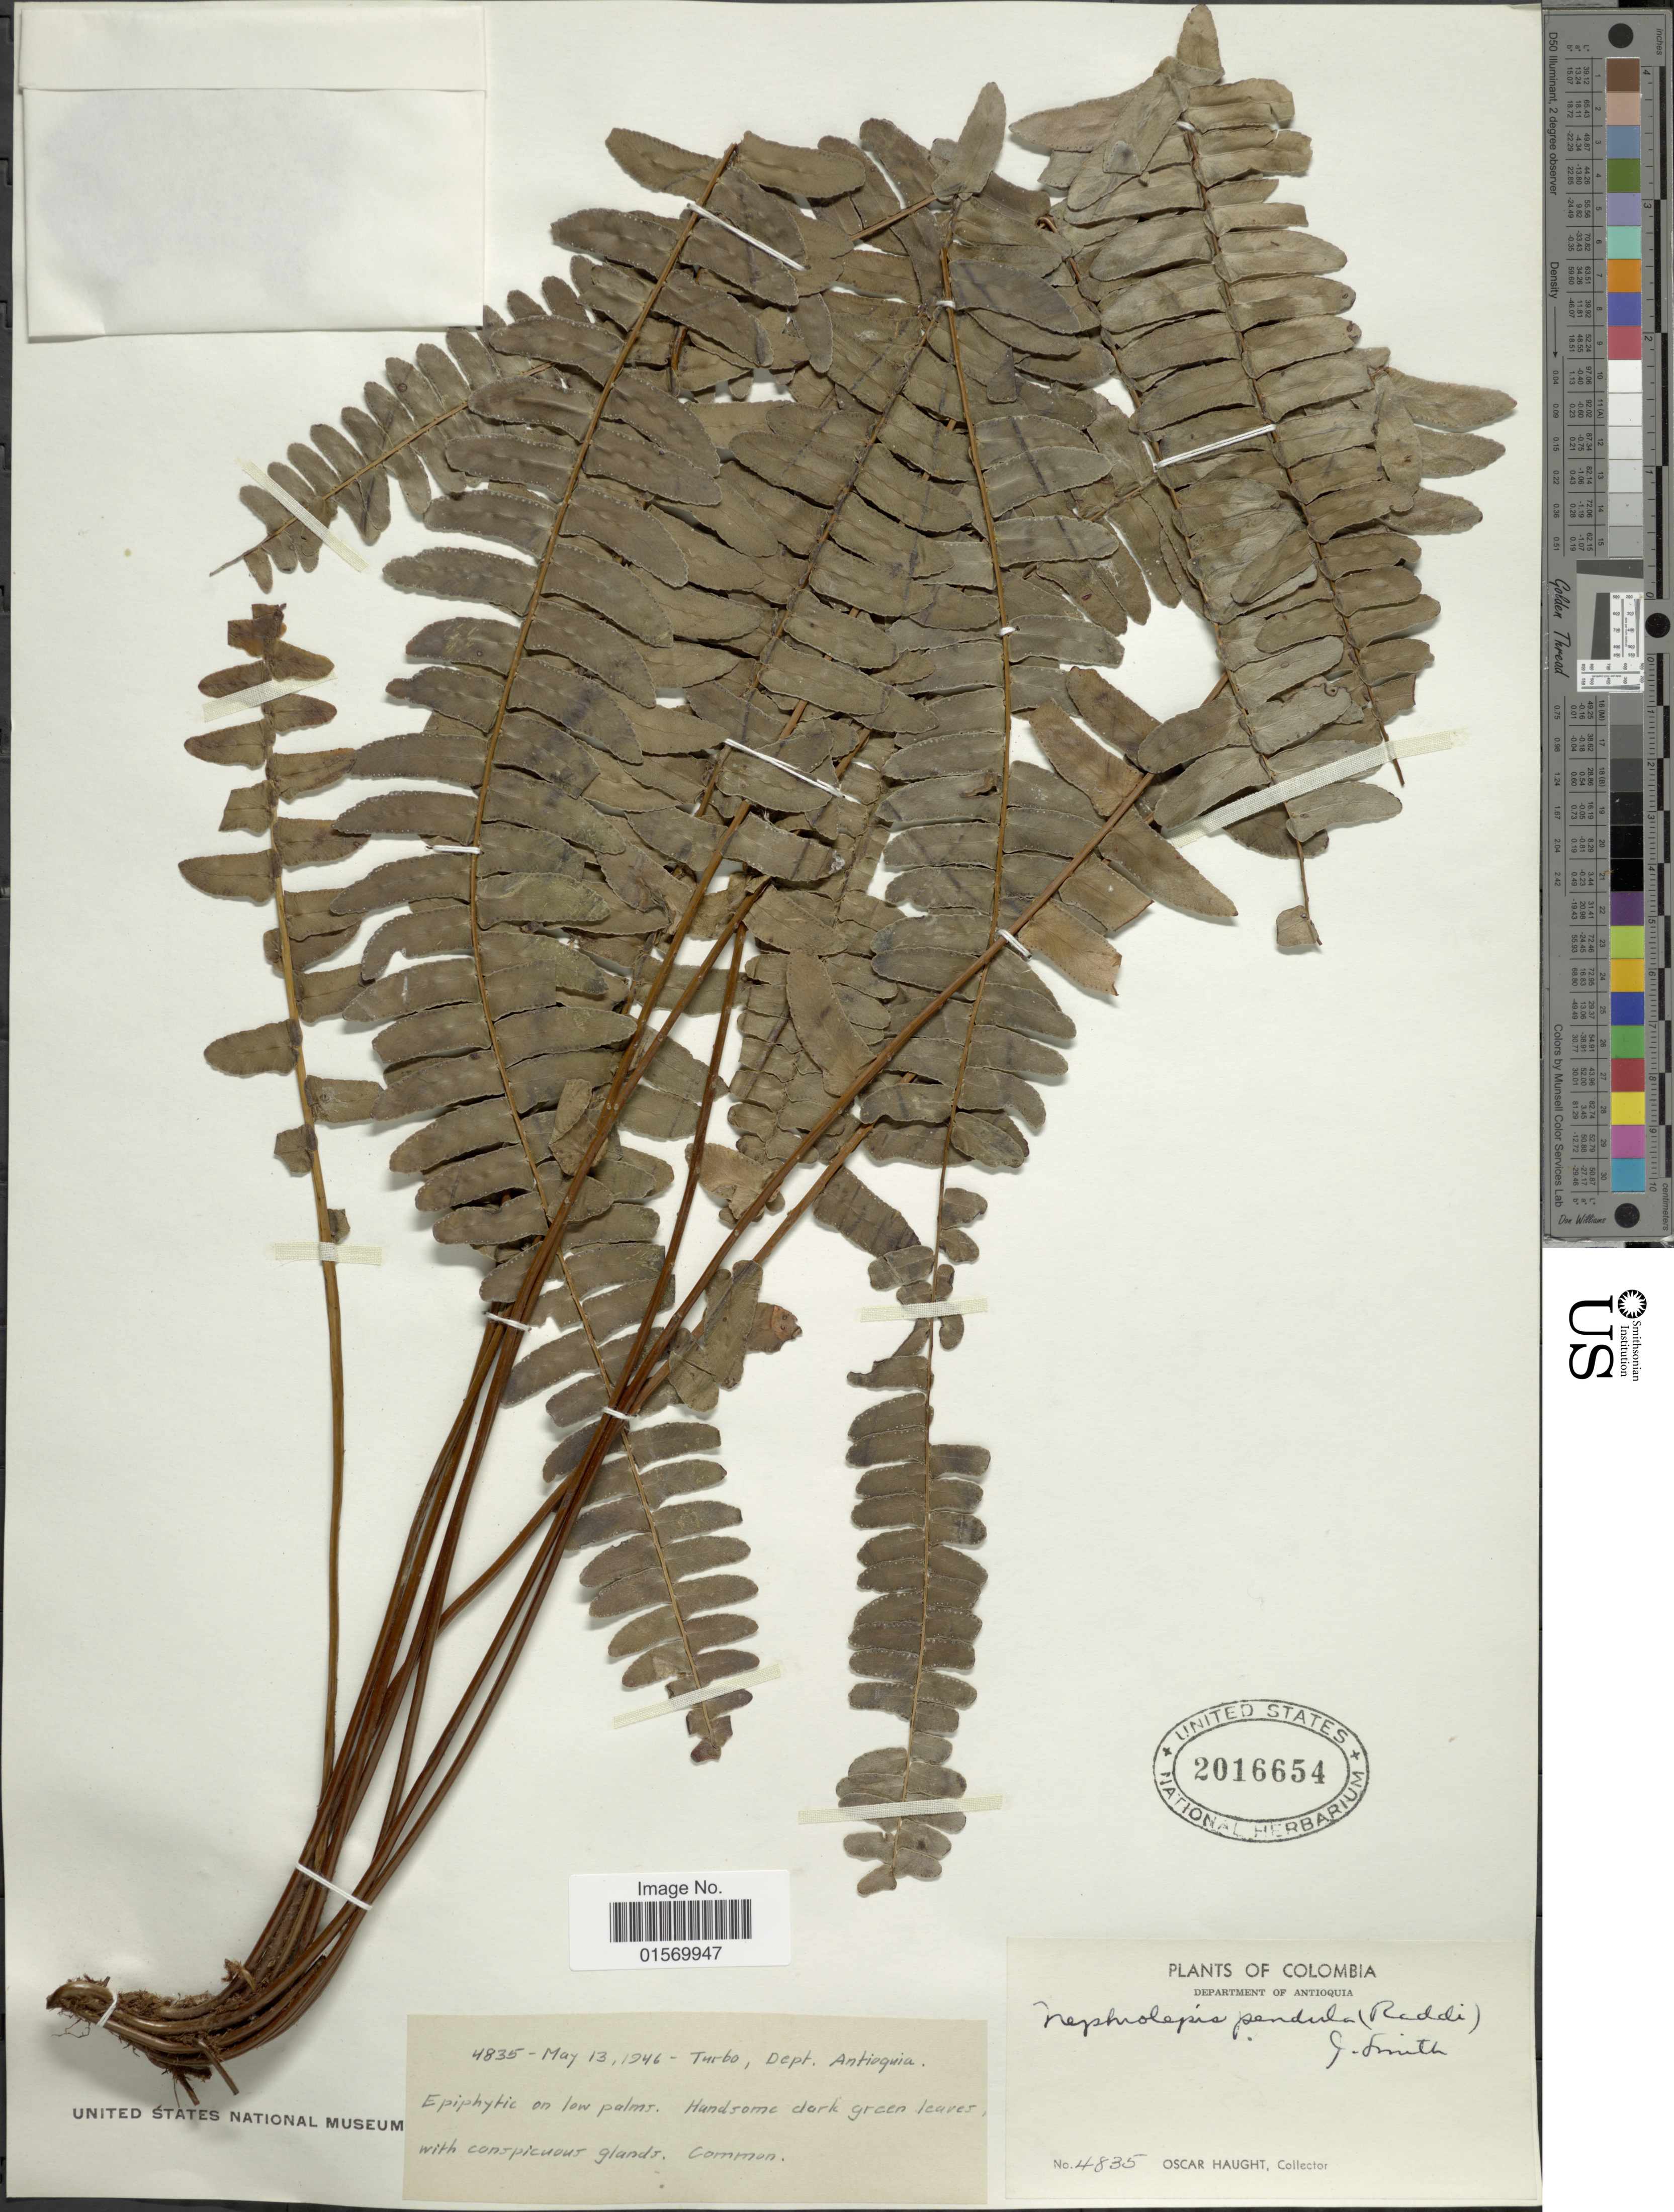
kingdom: Plantae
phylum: Tracheophyta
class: Polypodiopsida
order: Polypodiales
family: Nephrolepidaceae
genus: Nephrolepis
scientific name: Nephrolepis pendula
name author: (Raddi) J. Sm.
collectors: O. L. Haught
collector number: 4835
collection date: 1946-05-13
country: Colombia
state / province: Antioquia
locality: Turbo.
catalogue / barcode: US 2016654